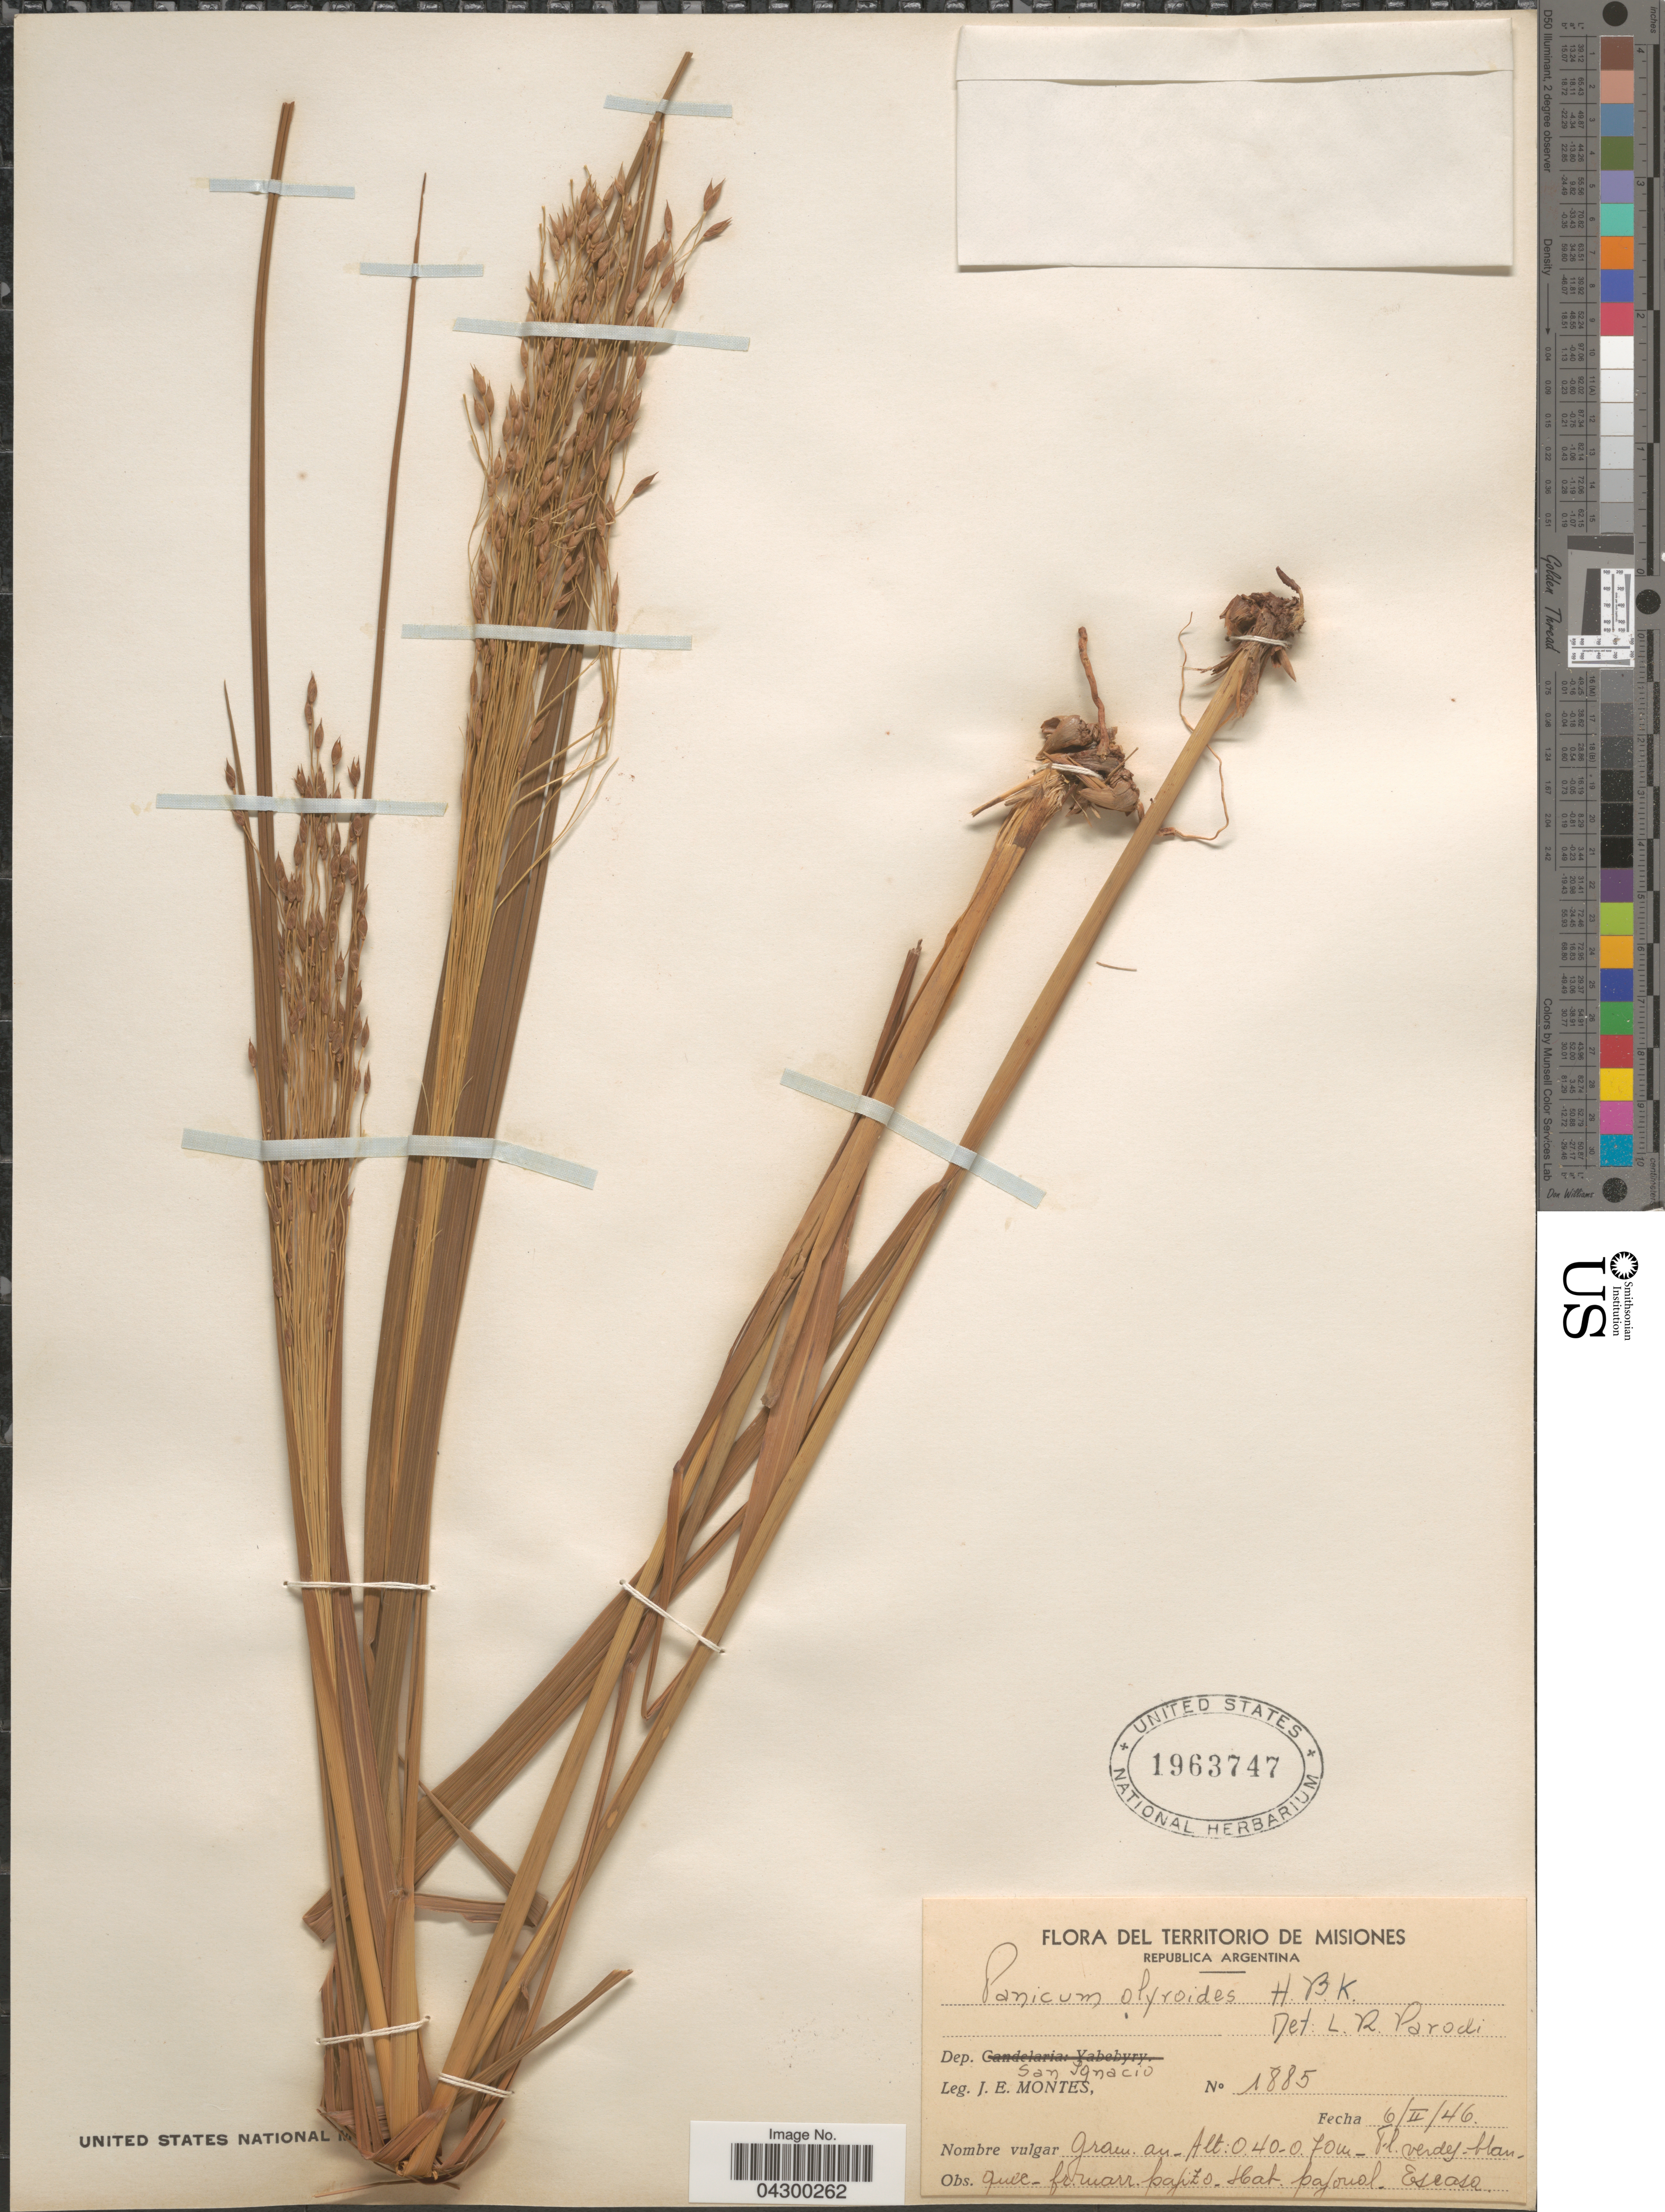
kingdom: Plantae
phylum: Tracheophyta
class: Liliopsida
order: Poales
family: Poaceae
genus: Panicum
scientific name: Panicum olyroides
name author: Kunth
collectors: J. E. Montes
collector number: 1885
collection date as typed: Transcribed d/m/y: 6/2/46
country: Argentina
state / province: Misiones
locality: Republica Argentina. Dep. San Ignacio.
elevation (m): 0.4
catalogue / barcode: US 1963747